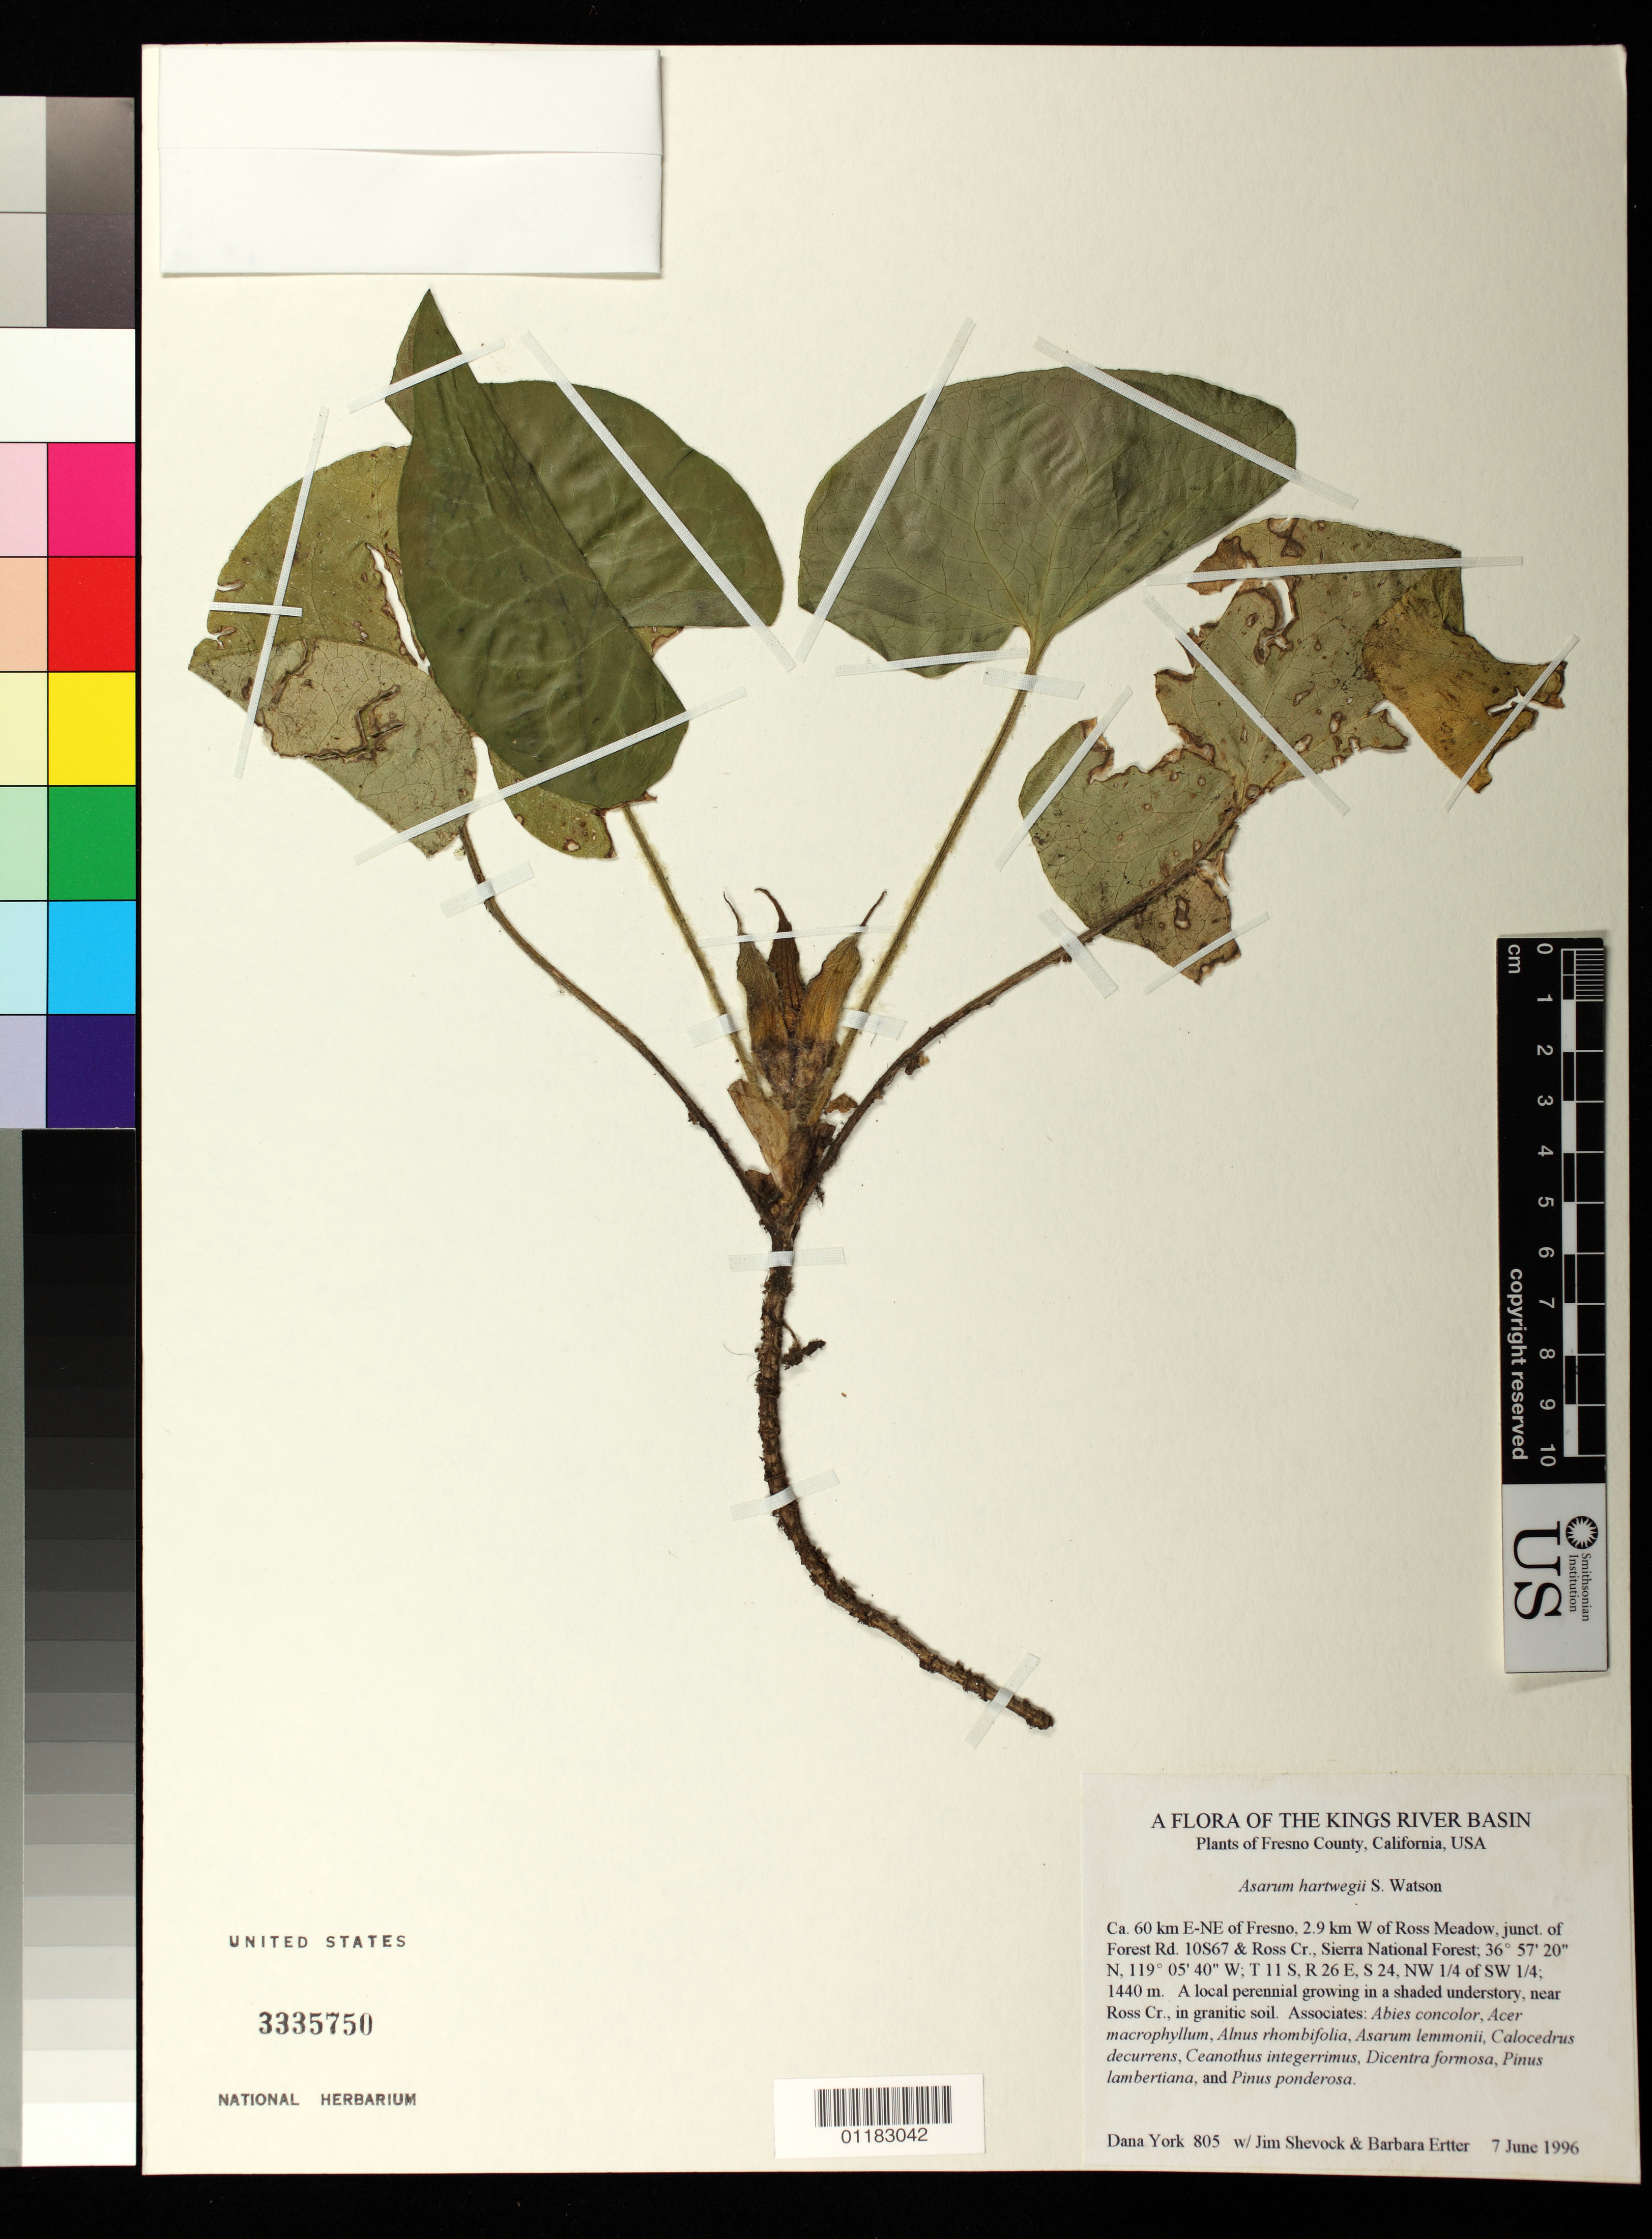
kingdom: Plantae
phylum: Tracheophyta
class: Magnoliopsida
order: Piperales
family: Aristolochiaceae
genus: Asarum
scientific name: Asarum hartwegii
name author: S. Watson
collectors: D. York, J. R. Shevock & B. Ertter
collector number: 805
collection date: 1996-06-07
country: United States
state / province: California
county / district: Fresno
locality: Fresno County, approx. 60 km E-NE of Fresno, 2.9 km W of Ross Meadow, junction of Forest Rd. 10S67 & Ross Creek, Sierra National Forest. T 11 S, R 26 E, S 24, NW 1/4 of SW 1/4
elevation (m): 1440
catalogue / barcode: US 3335750